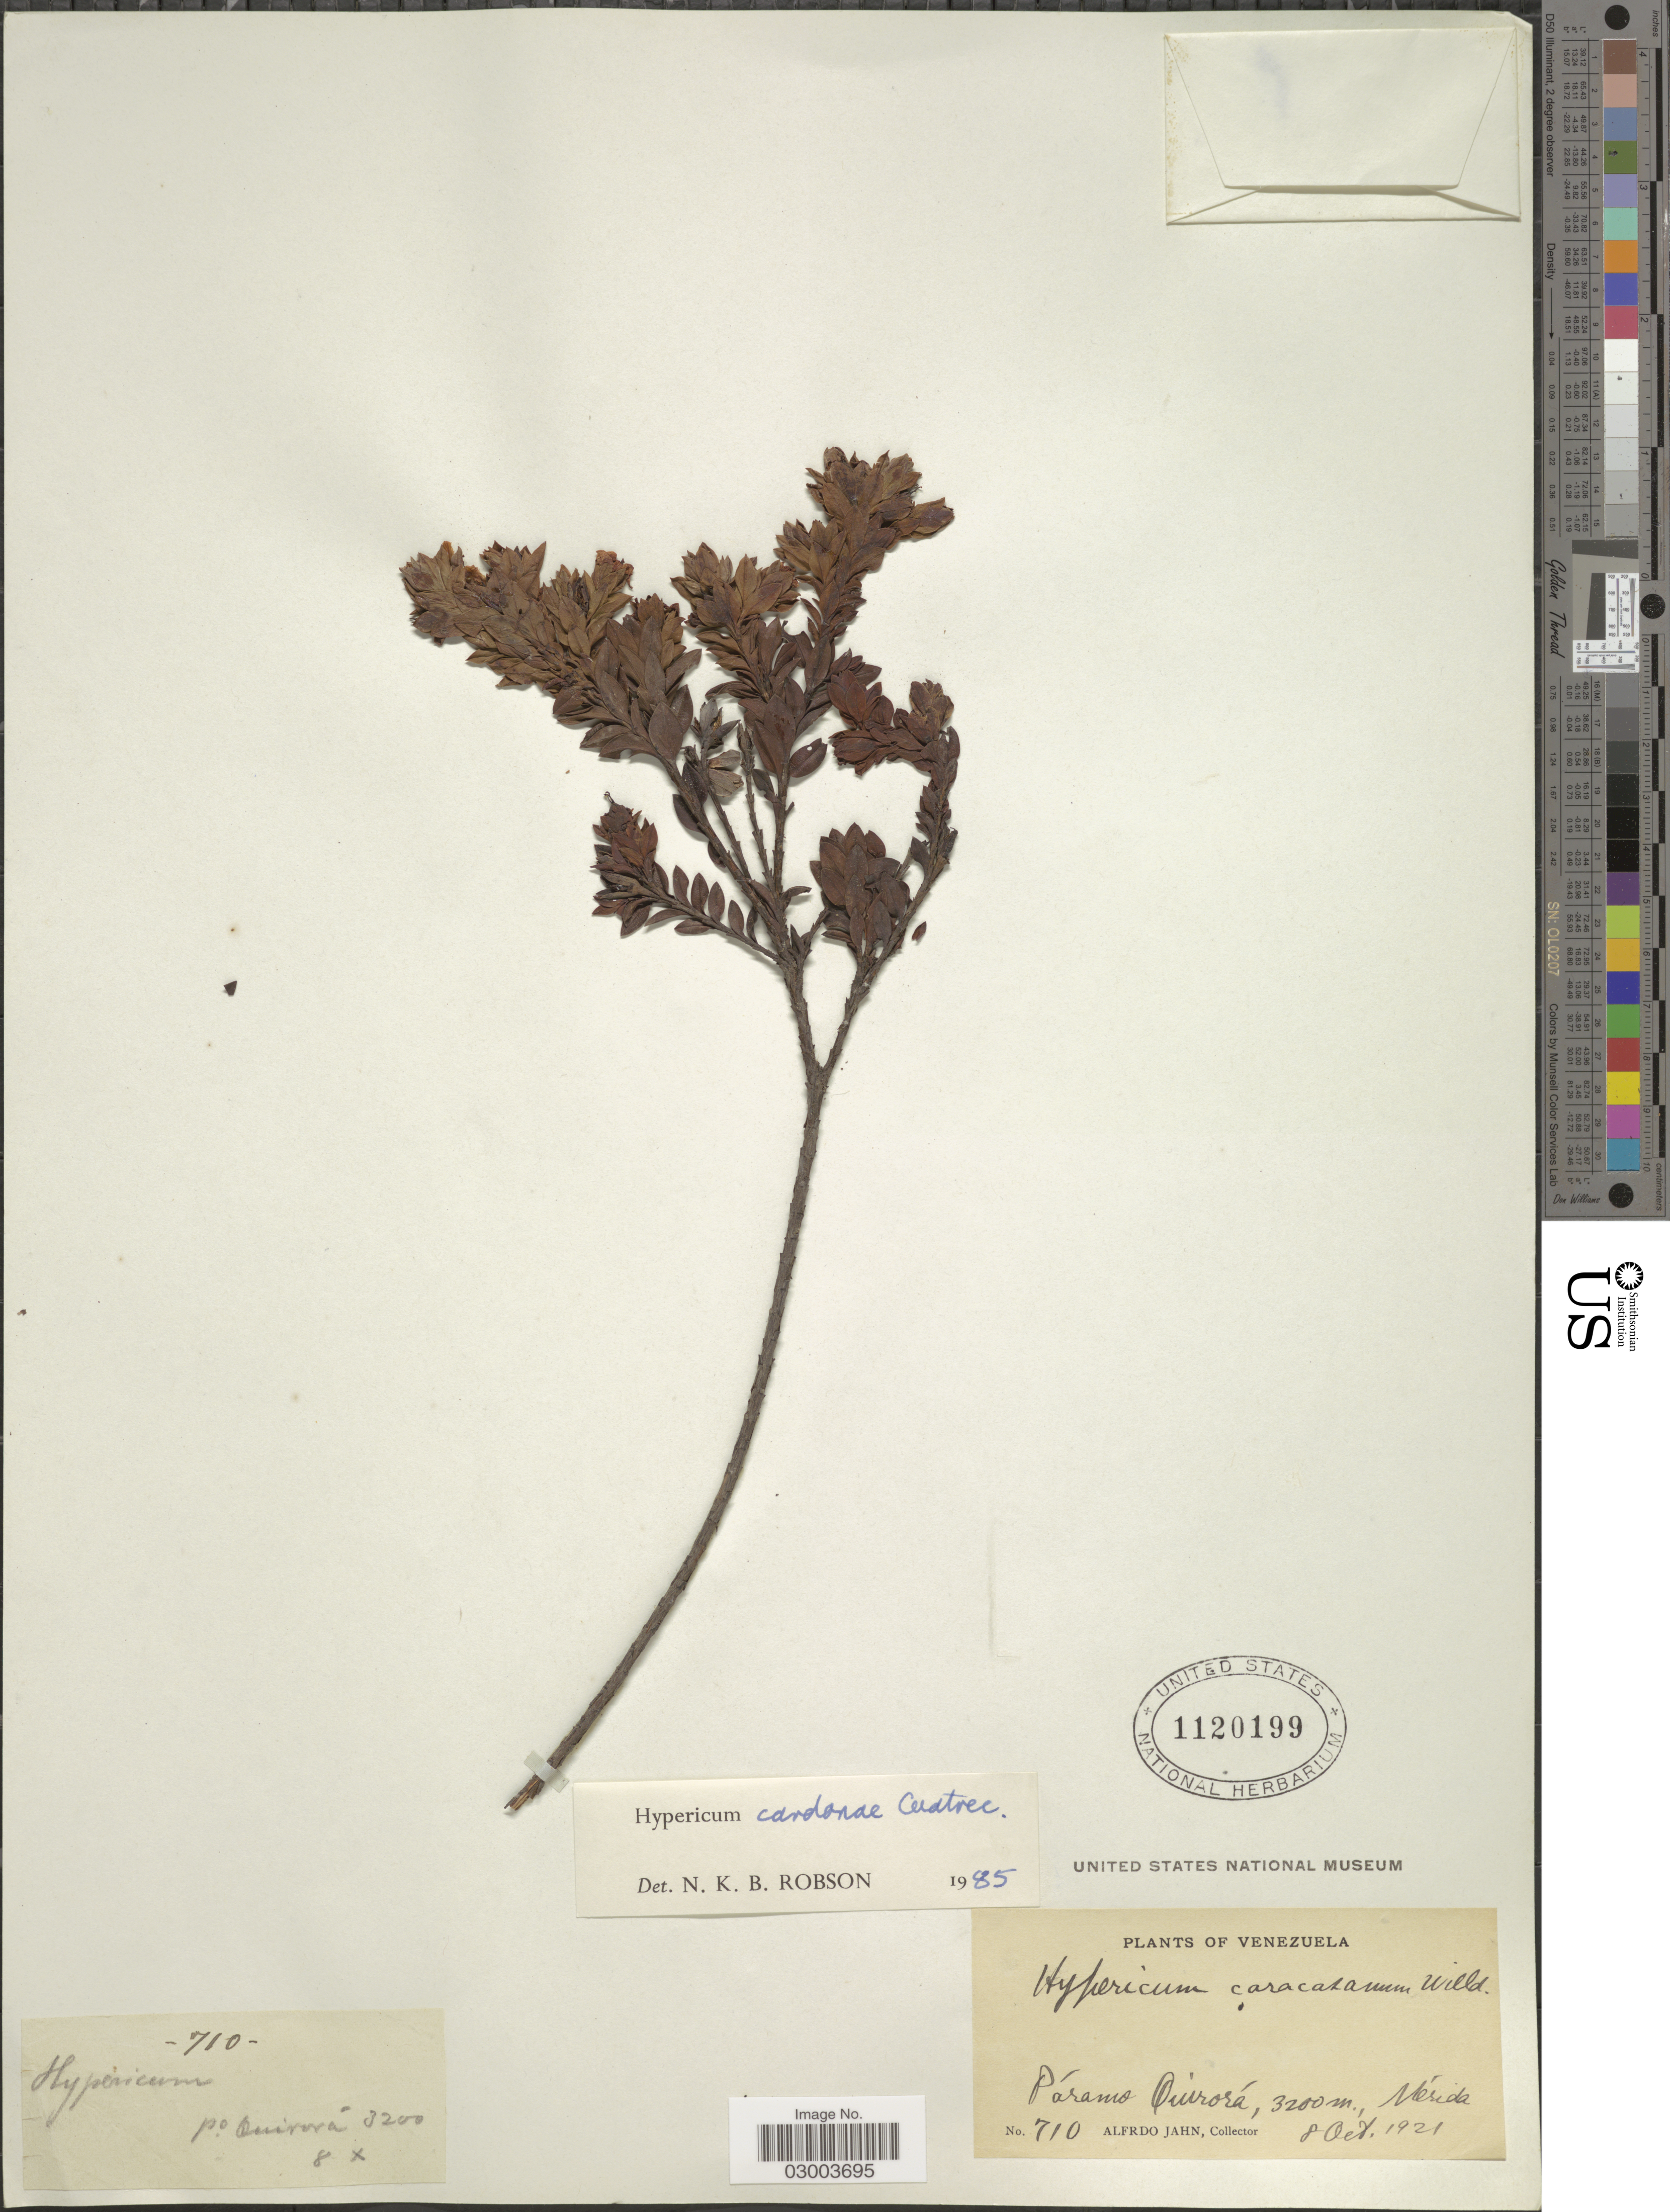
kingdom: Plantae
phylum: Tracheophyta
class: Magnoliopsida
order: Malpighiales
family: Hypericaceae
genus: Hypericum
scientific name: Hypericum cardonae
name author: Cuatrec.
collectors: A. Jahn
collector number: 710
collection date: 1921-10-08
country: Venezuela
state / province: Mérida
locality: Páramo Quirorá.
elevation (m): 3200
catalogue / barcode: US 1120199